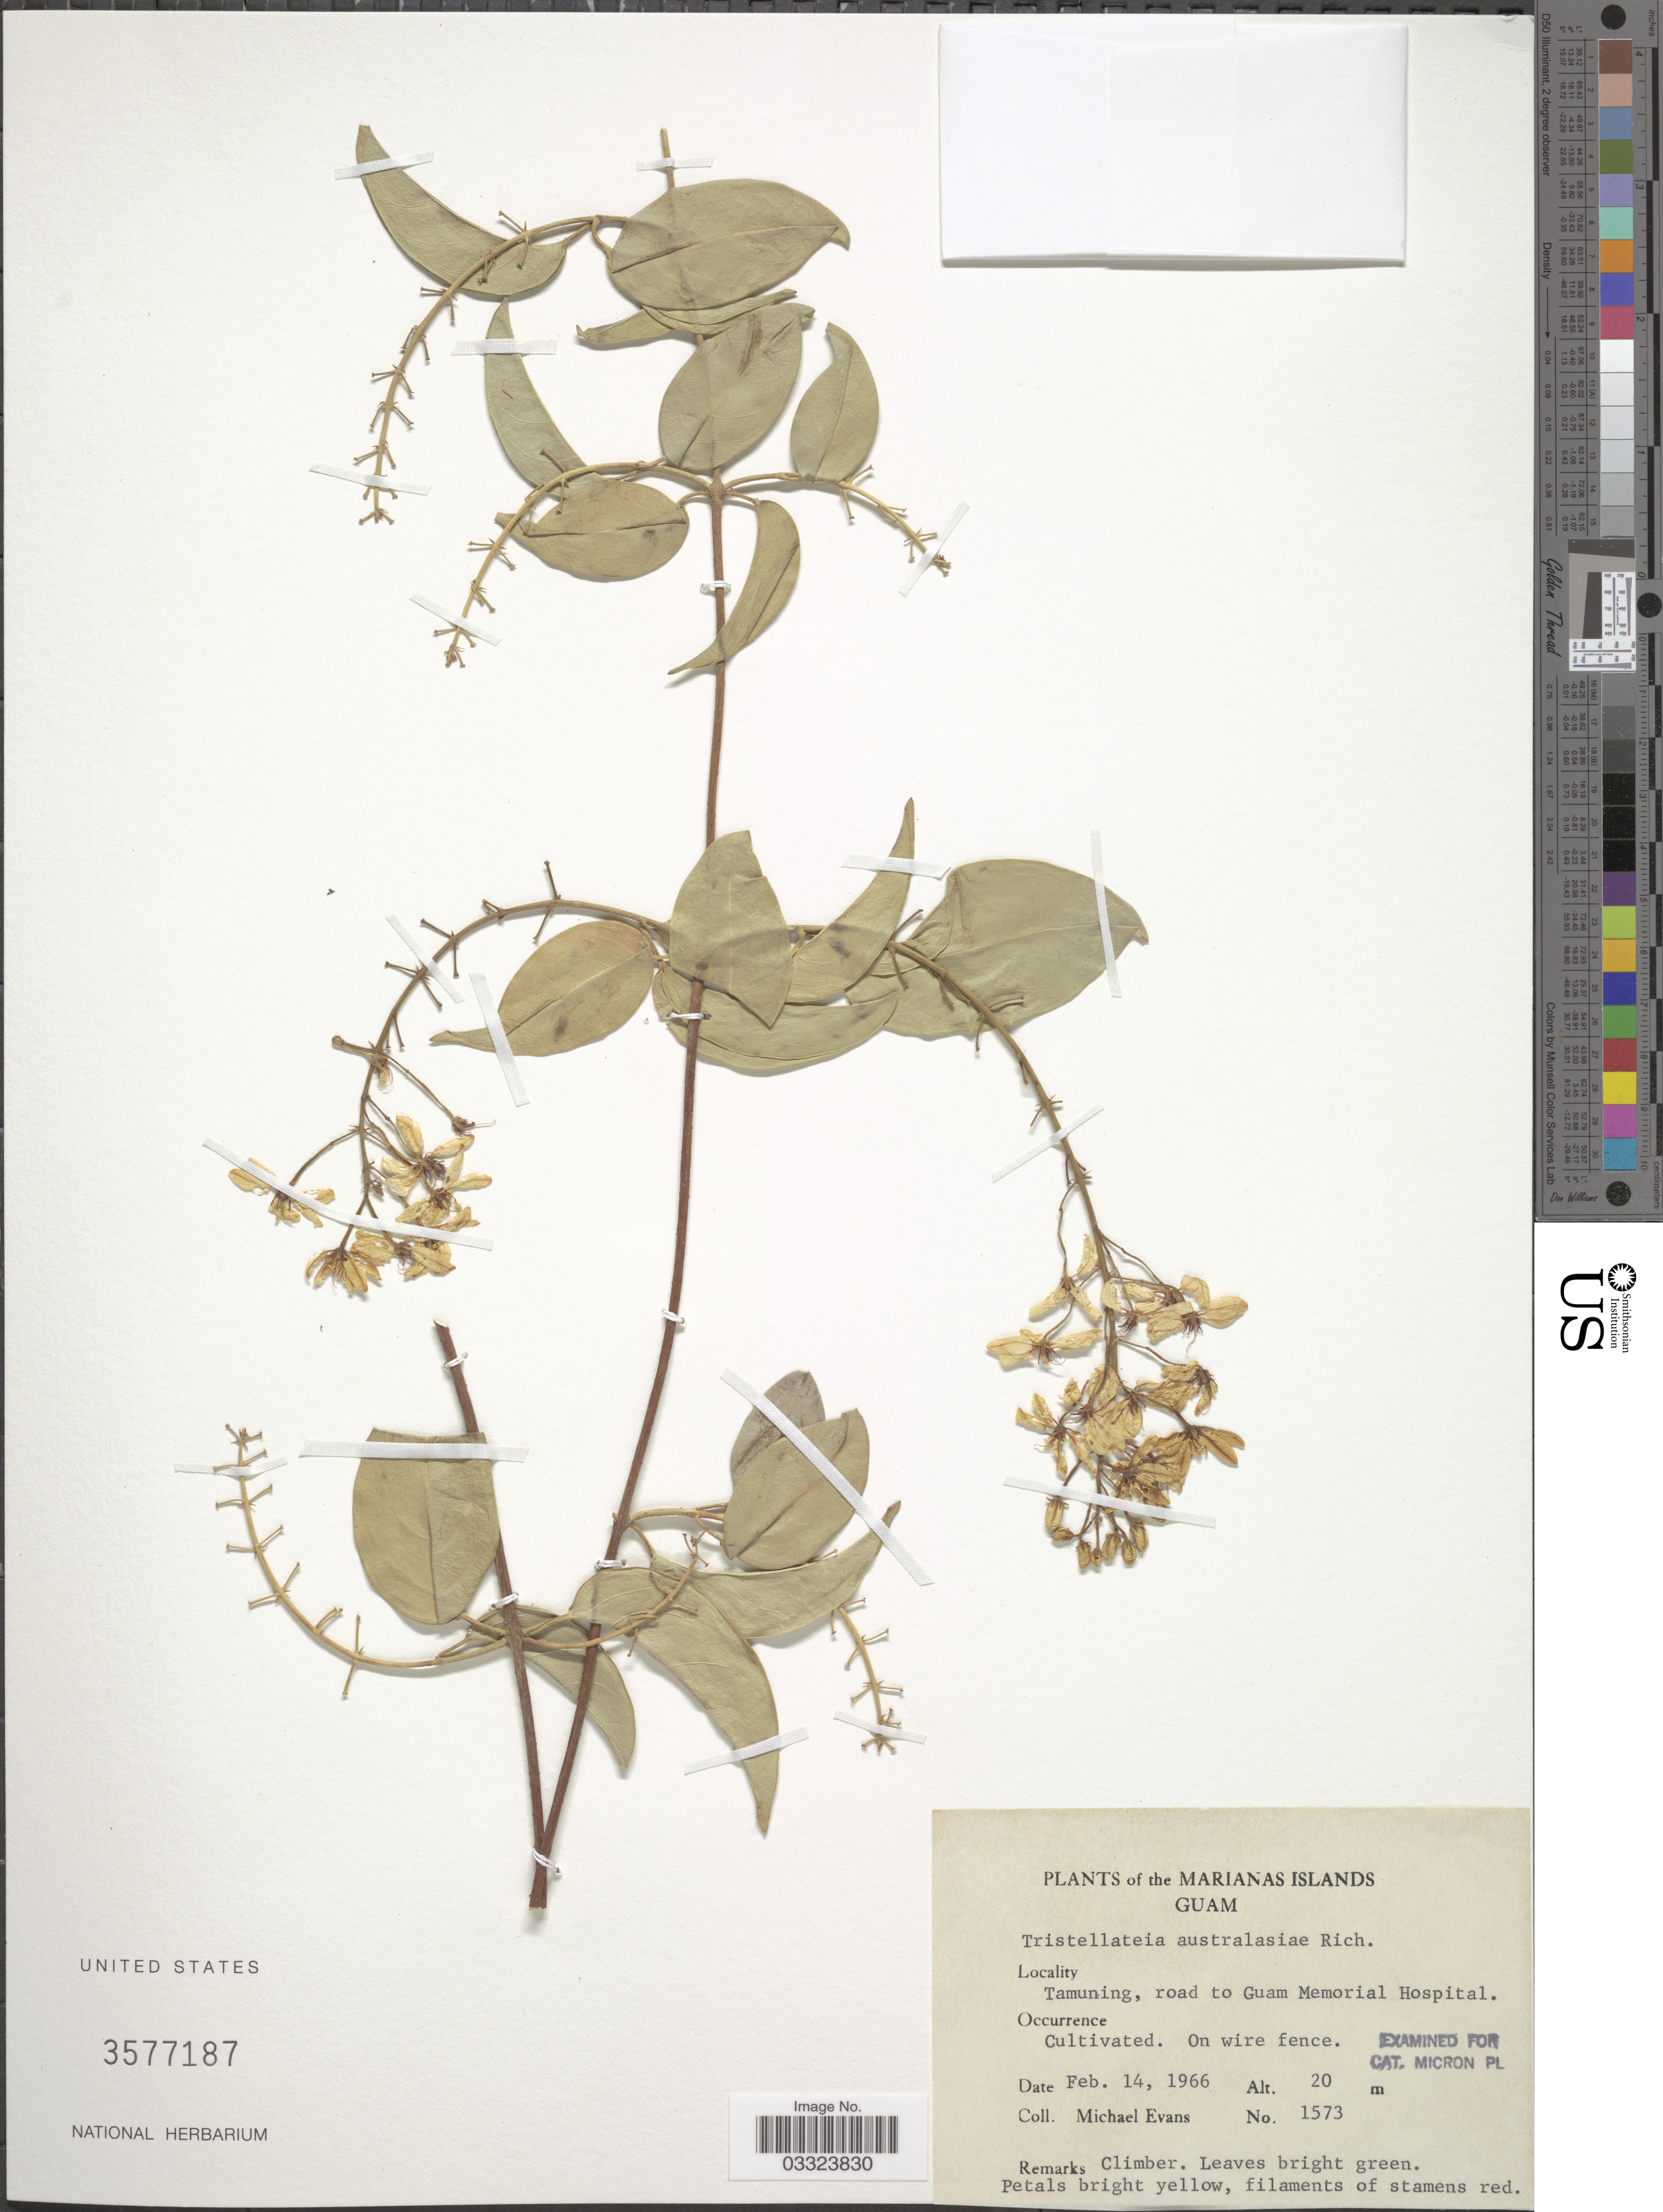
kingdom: Plantae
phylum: Tracheophyta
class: Magnoliopsida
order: Malpighiales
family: Malpighiaceae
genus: Tristellateia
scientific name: Tristellateia australasiae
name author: A. Rich.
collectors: M. Evans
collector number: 1573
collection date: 1966-02-14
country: Guam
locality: Marianas Islands. Tamuning, road to Guam Memorial Hospital.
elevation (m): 20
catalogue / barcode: US 3577187